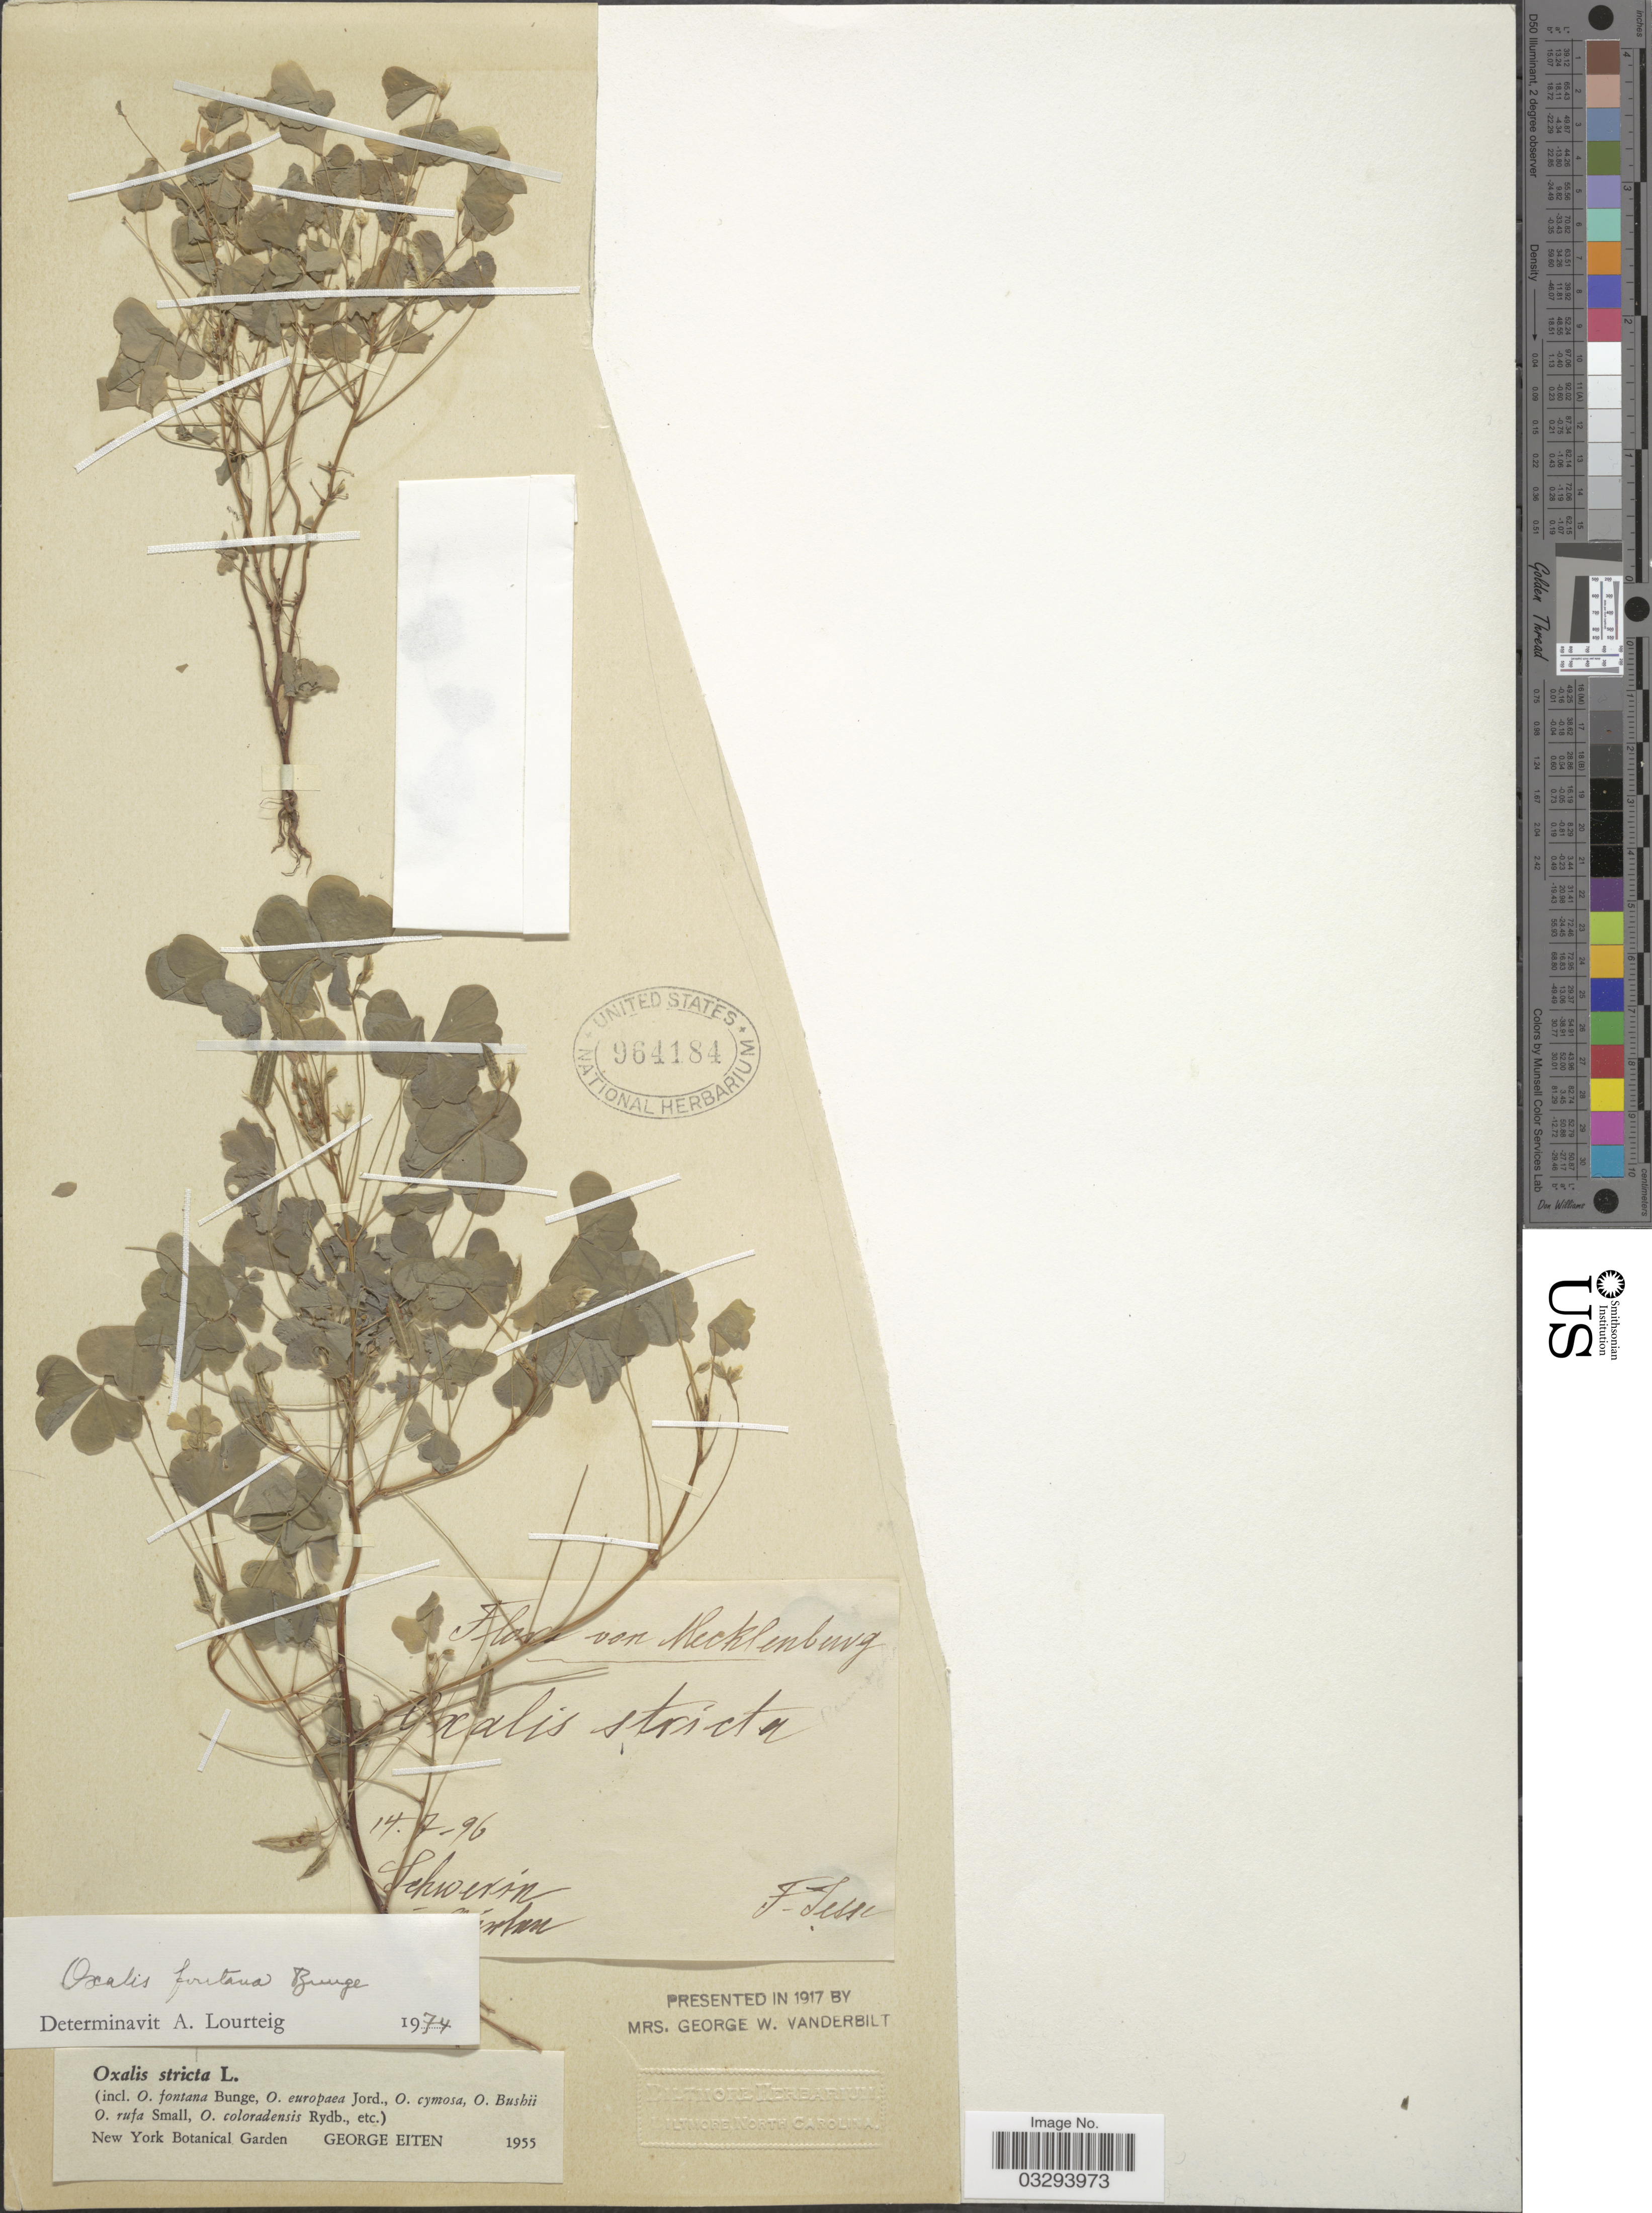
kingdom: Plantae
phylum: Tracheophyta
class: Magnoliopsida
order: Oxalidales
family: Oxalidaceae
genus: Oxalis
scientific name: Oxalis stricta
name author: L.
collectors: F. Tesse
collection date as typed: Transcribed d/m/y: 14/7/96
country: Germany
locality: Mecklenburg. Schwerin, [illegible text].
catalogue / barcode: US 964184